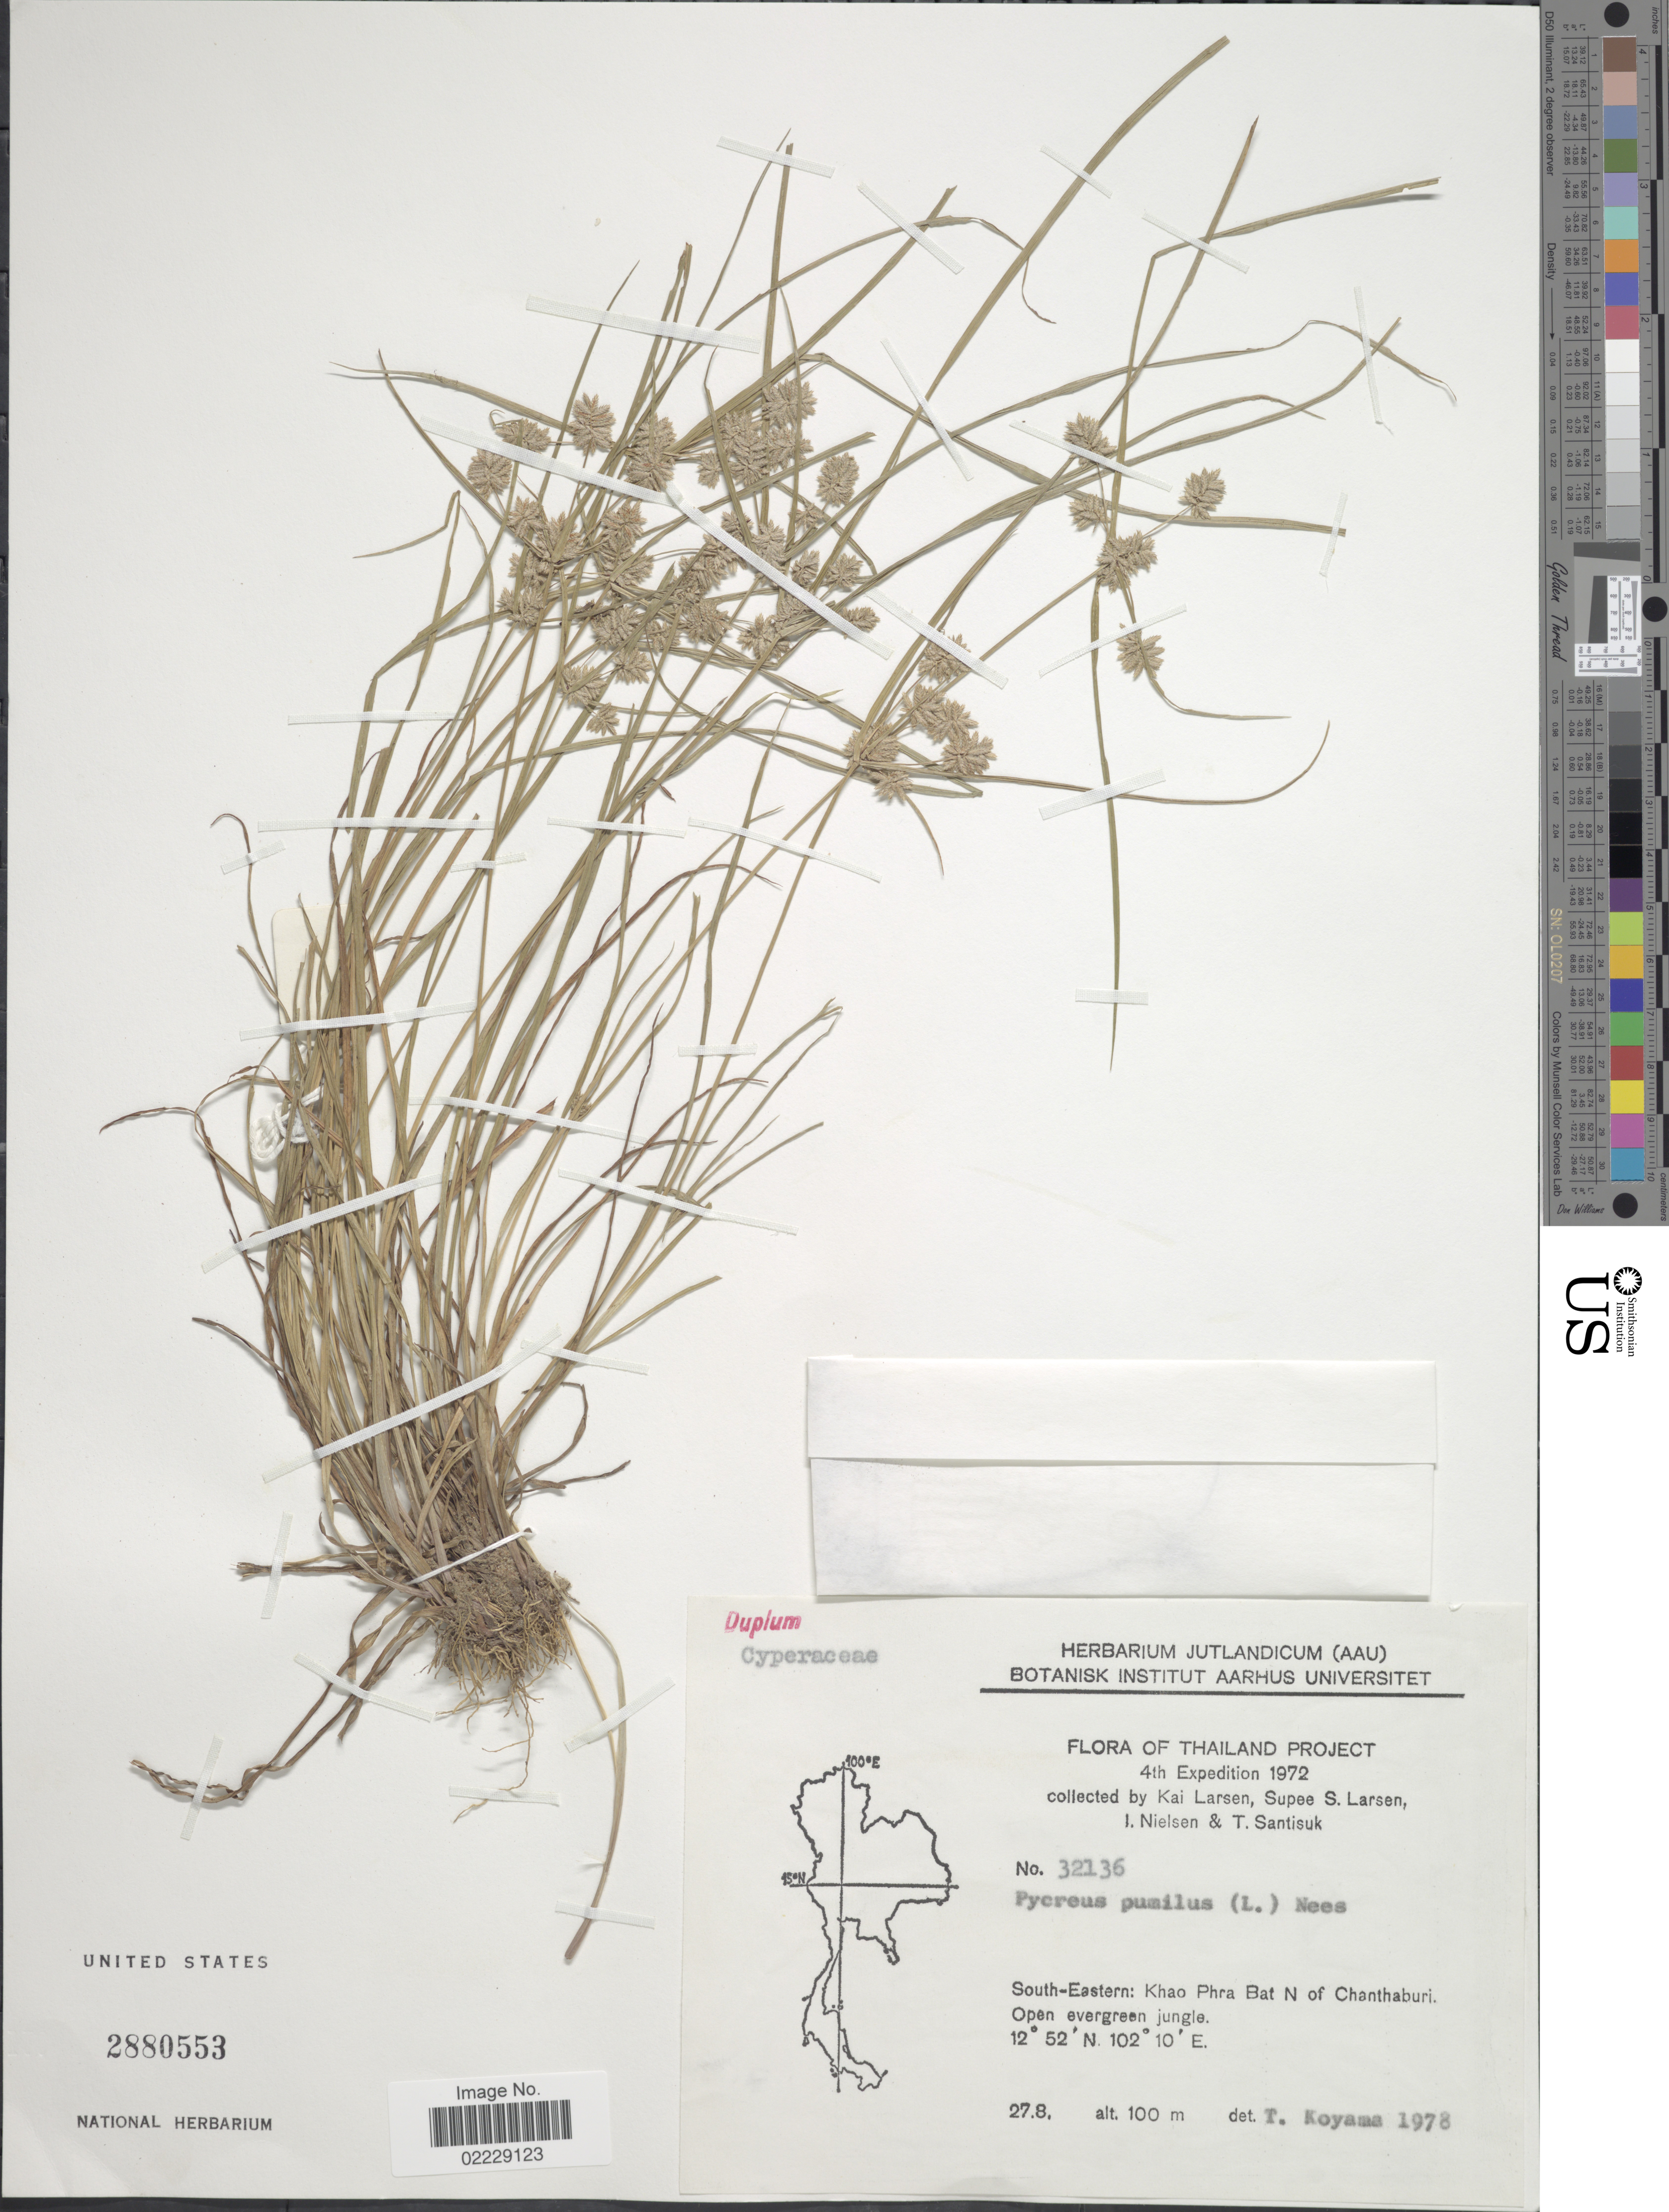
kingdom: Plantae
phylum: Tracheophyta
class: Liliopsida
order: Poales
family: Cyperaceae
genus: Cyperus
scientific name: Cyperus pumilus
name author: L.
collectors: K. Larsen, S. Larsen, I. Nielsen & T. Santisuk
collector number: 32136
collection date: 1972-08-27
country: Thailand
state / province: Chanthaburi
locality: South-Eastern: Khao Phra Bat N of Chanthaburi.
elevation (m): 100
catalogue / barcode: US 2880553